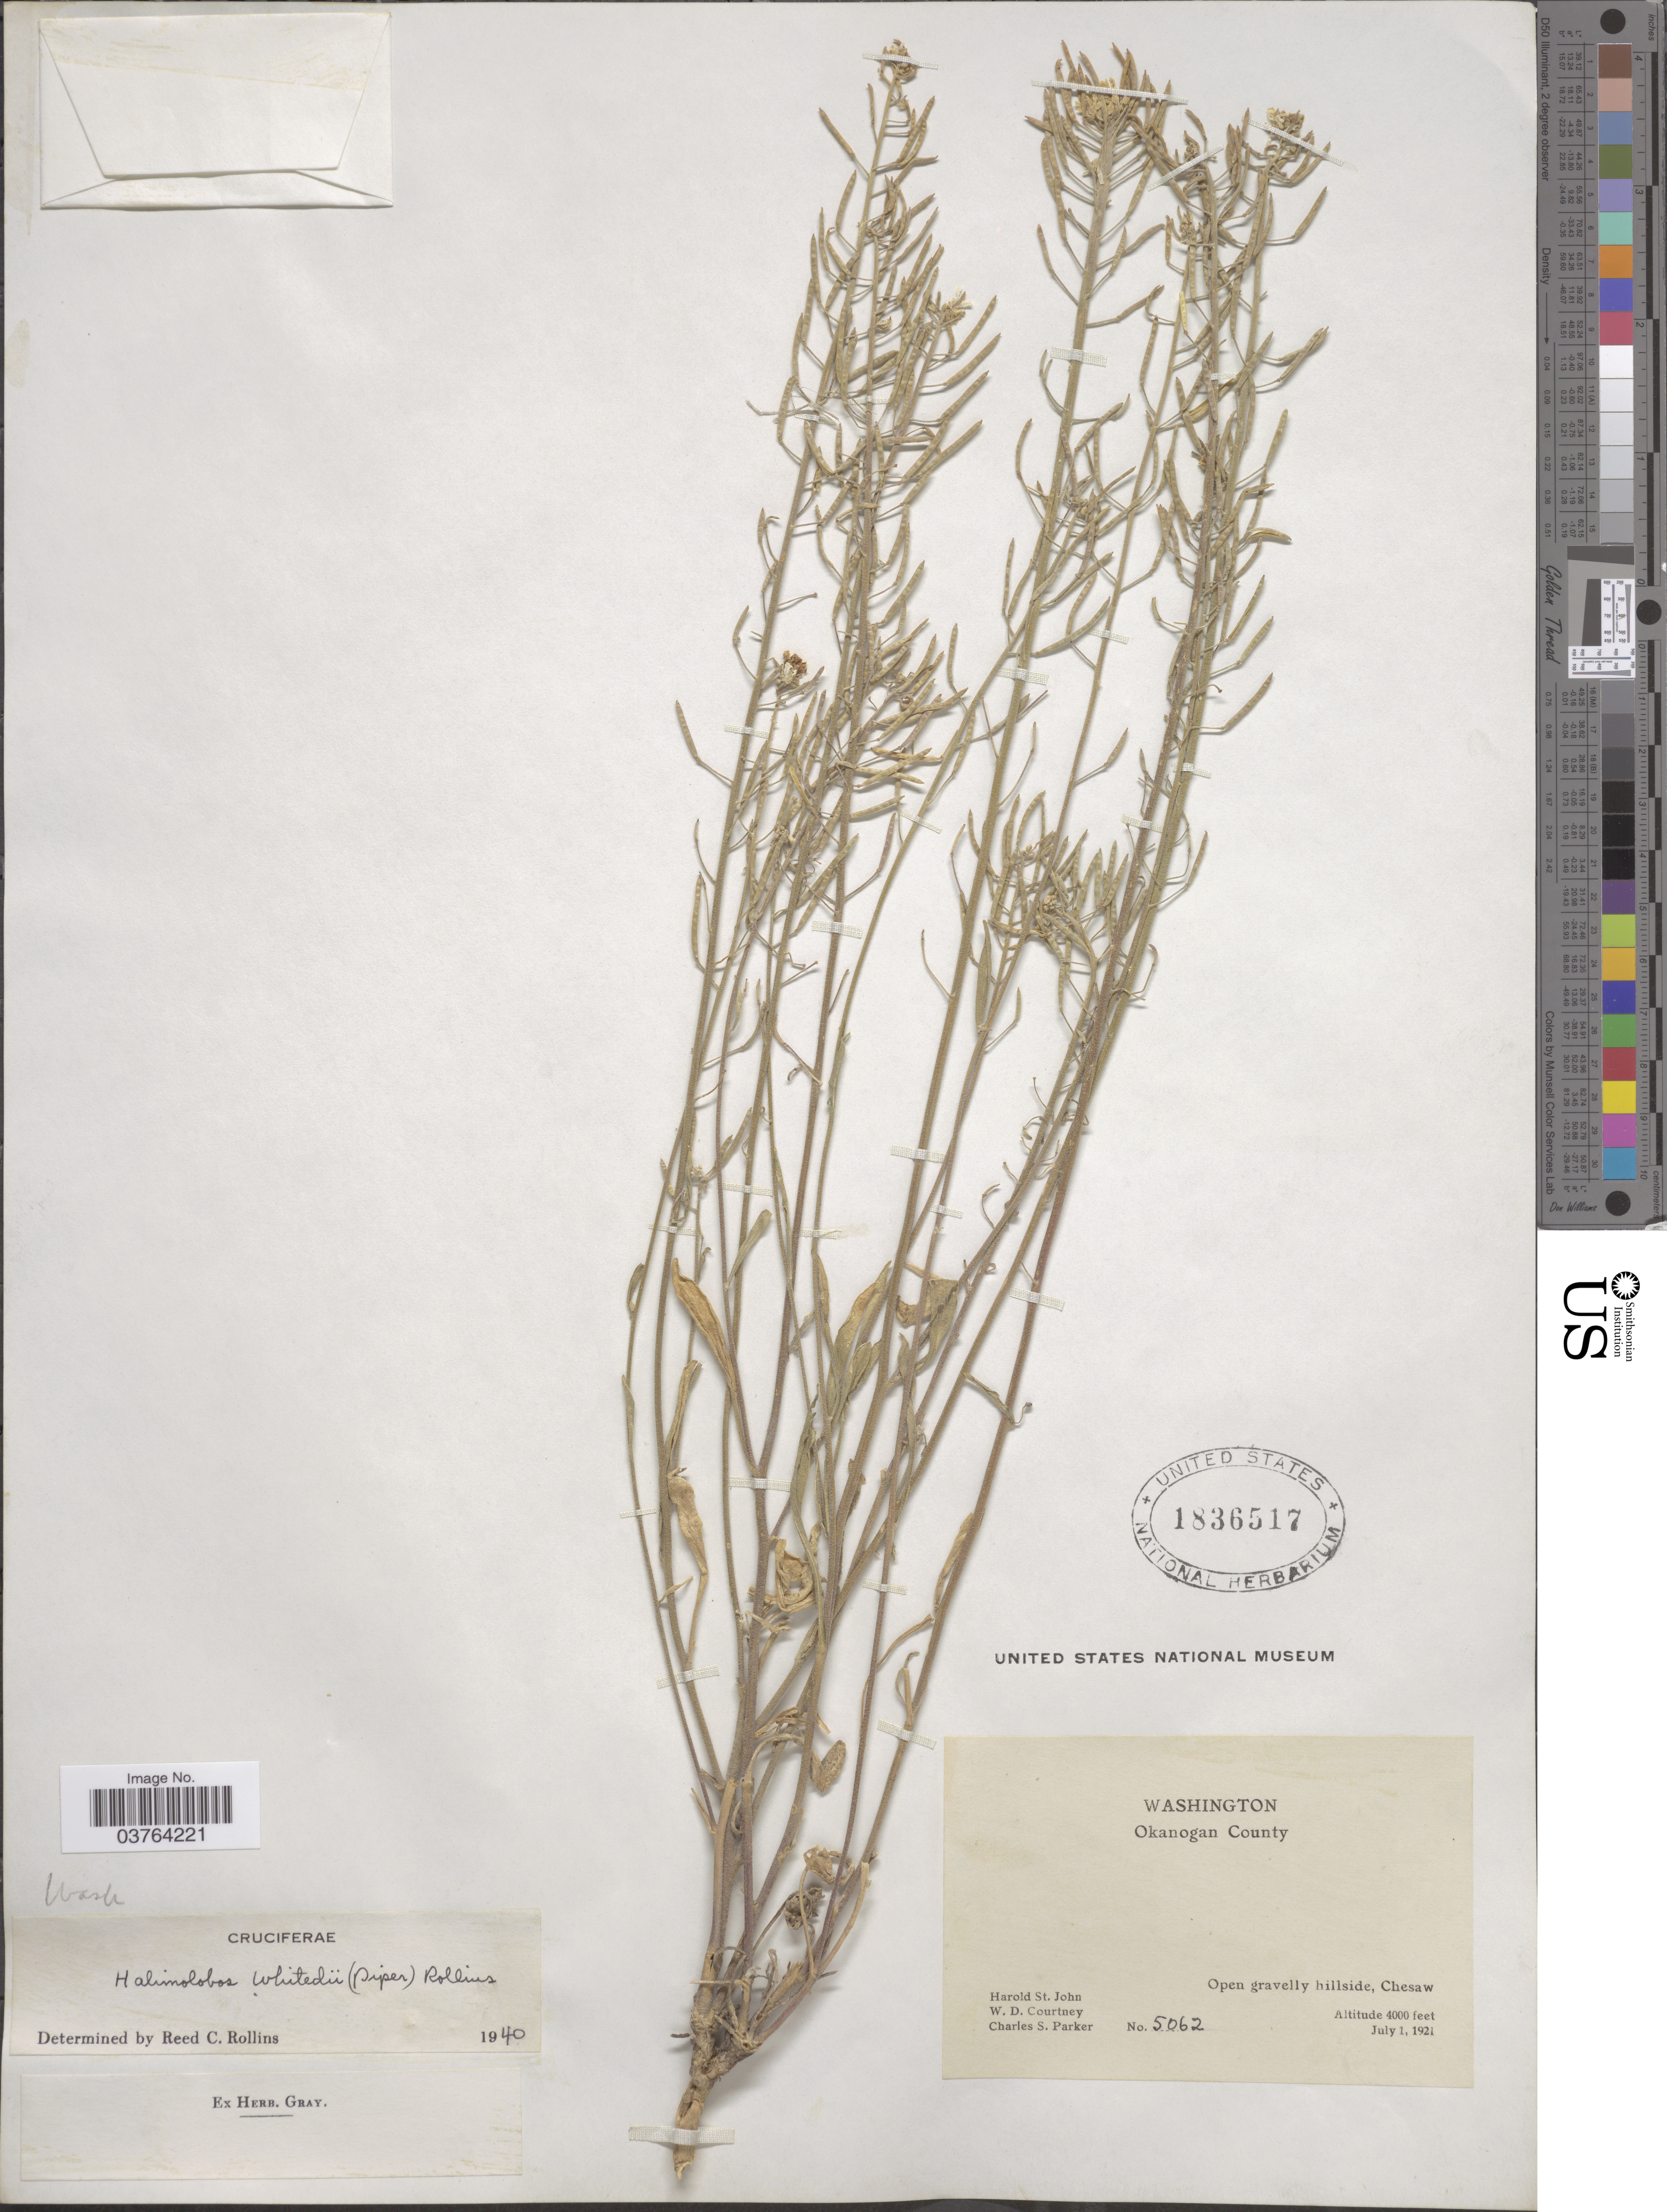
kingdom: Plantae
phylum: Tracheophyta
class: Magnoliopsida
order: Brassicales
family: Brassicaceae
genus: Halimolobos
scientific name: Halimolobos whitedii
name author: (Piper) Rollins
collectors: H. St. John, W. Courtney & C. S. Parker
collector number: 5062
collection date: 1921-07-01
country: United States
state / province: Washington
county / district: Okanogan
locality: Okanogan County. Open gravelly hillside, Chesaw.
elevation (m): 1219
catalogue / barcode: US 1836517